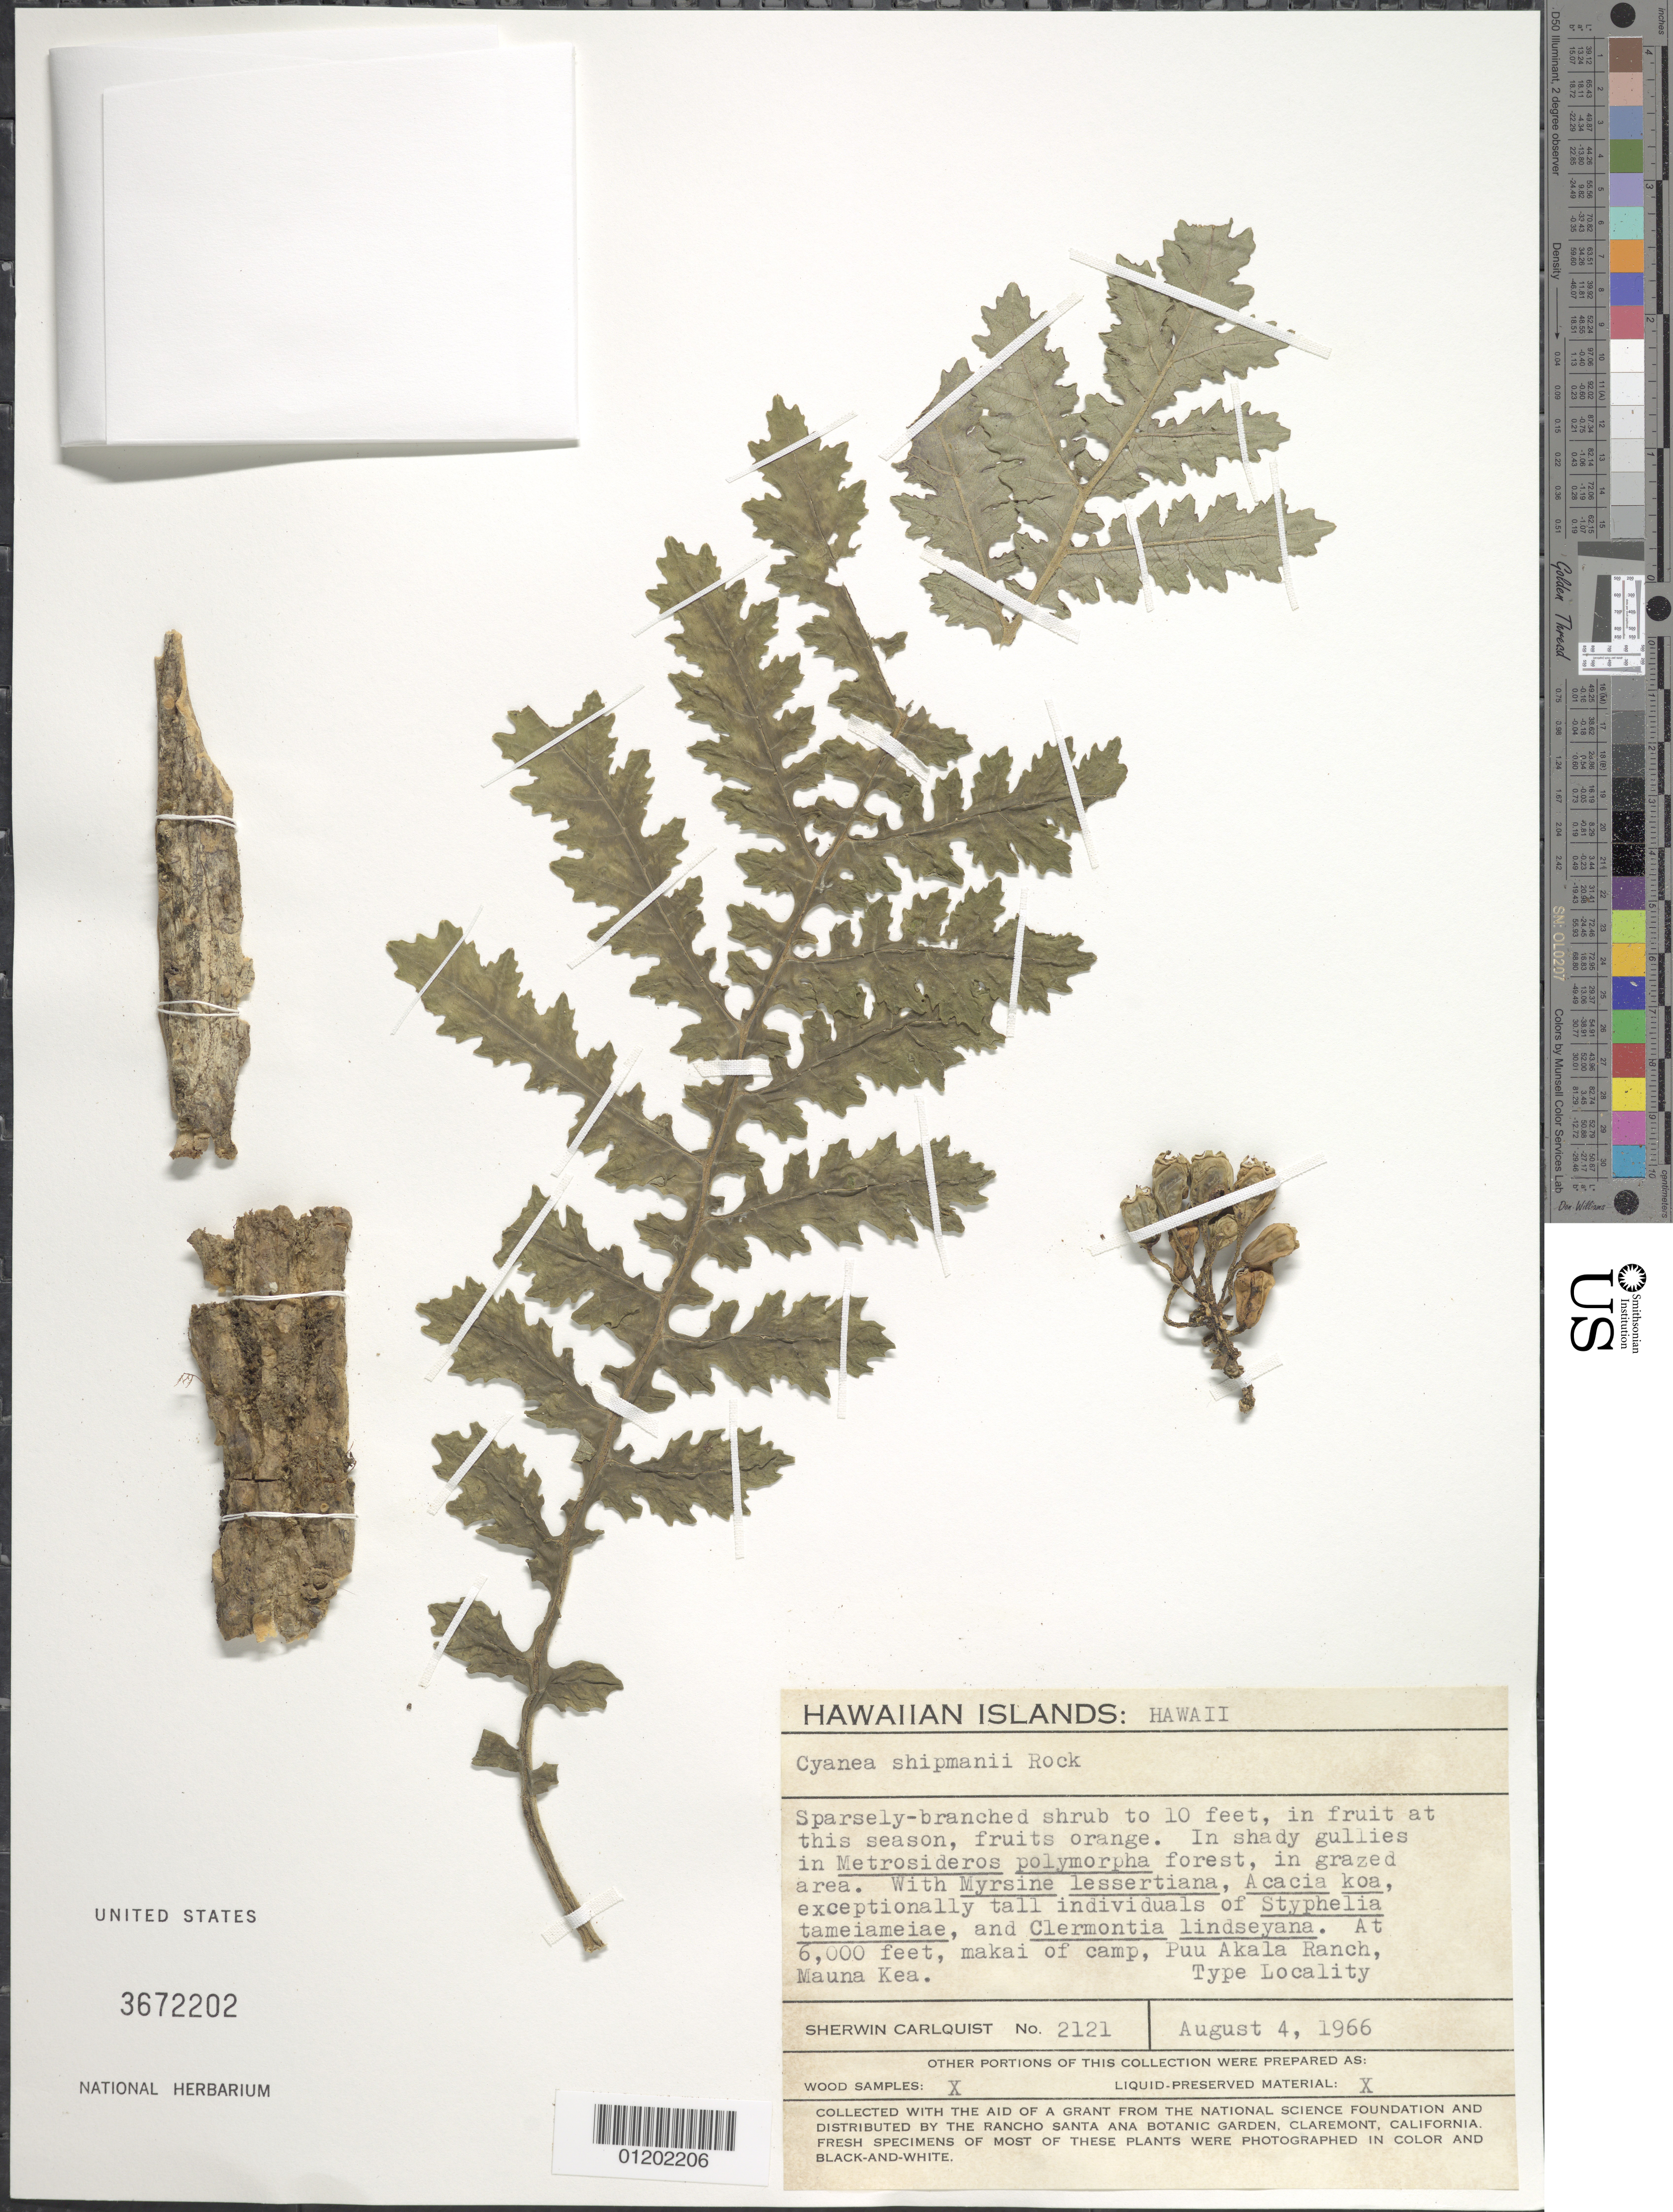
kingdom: Plantae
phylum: Tracheophyta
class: Magnoliopsida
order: Asterales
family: Campanulaceae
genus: Cyanea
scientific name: Cyanea shipmanii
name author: Rock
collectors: S. Carlquist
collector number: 2121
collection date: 1966-08-04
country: United States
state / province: Hawaii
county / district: Hawaii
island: Hawaii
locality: Makai of camp, Puu Akala Ranch, Mauna Kea.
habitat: Shady gullies in forest.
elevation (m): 1829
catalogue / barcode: US 3672202